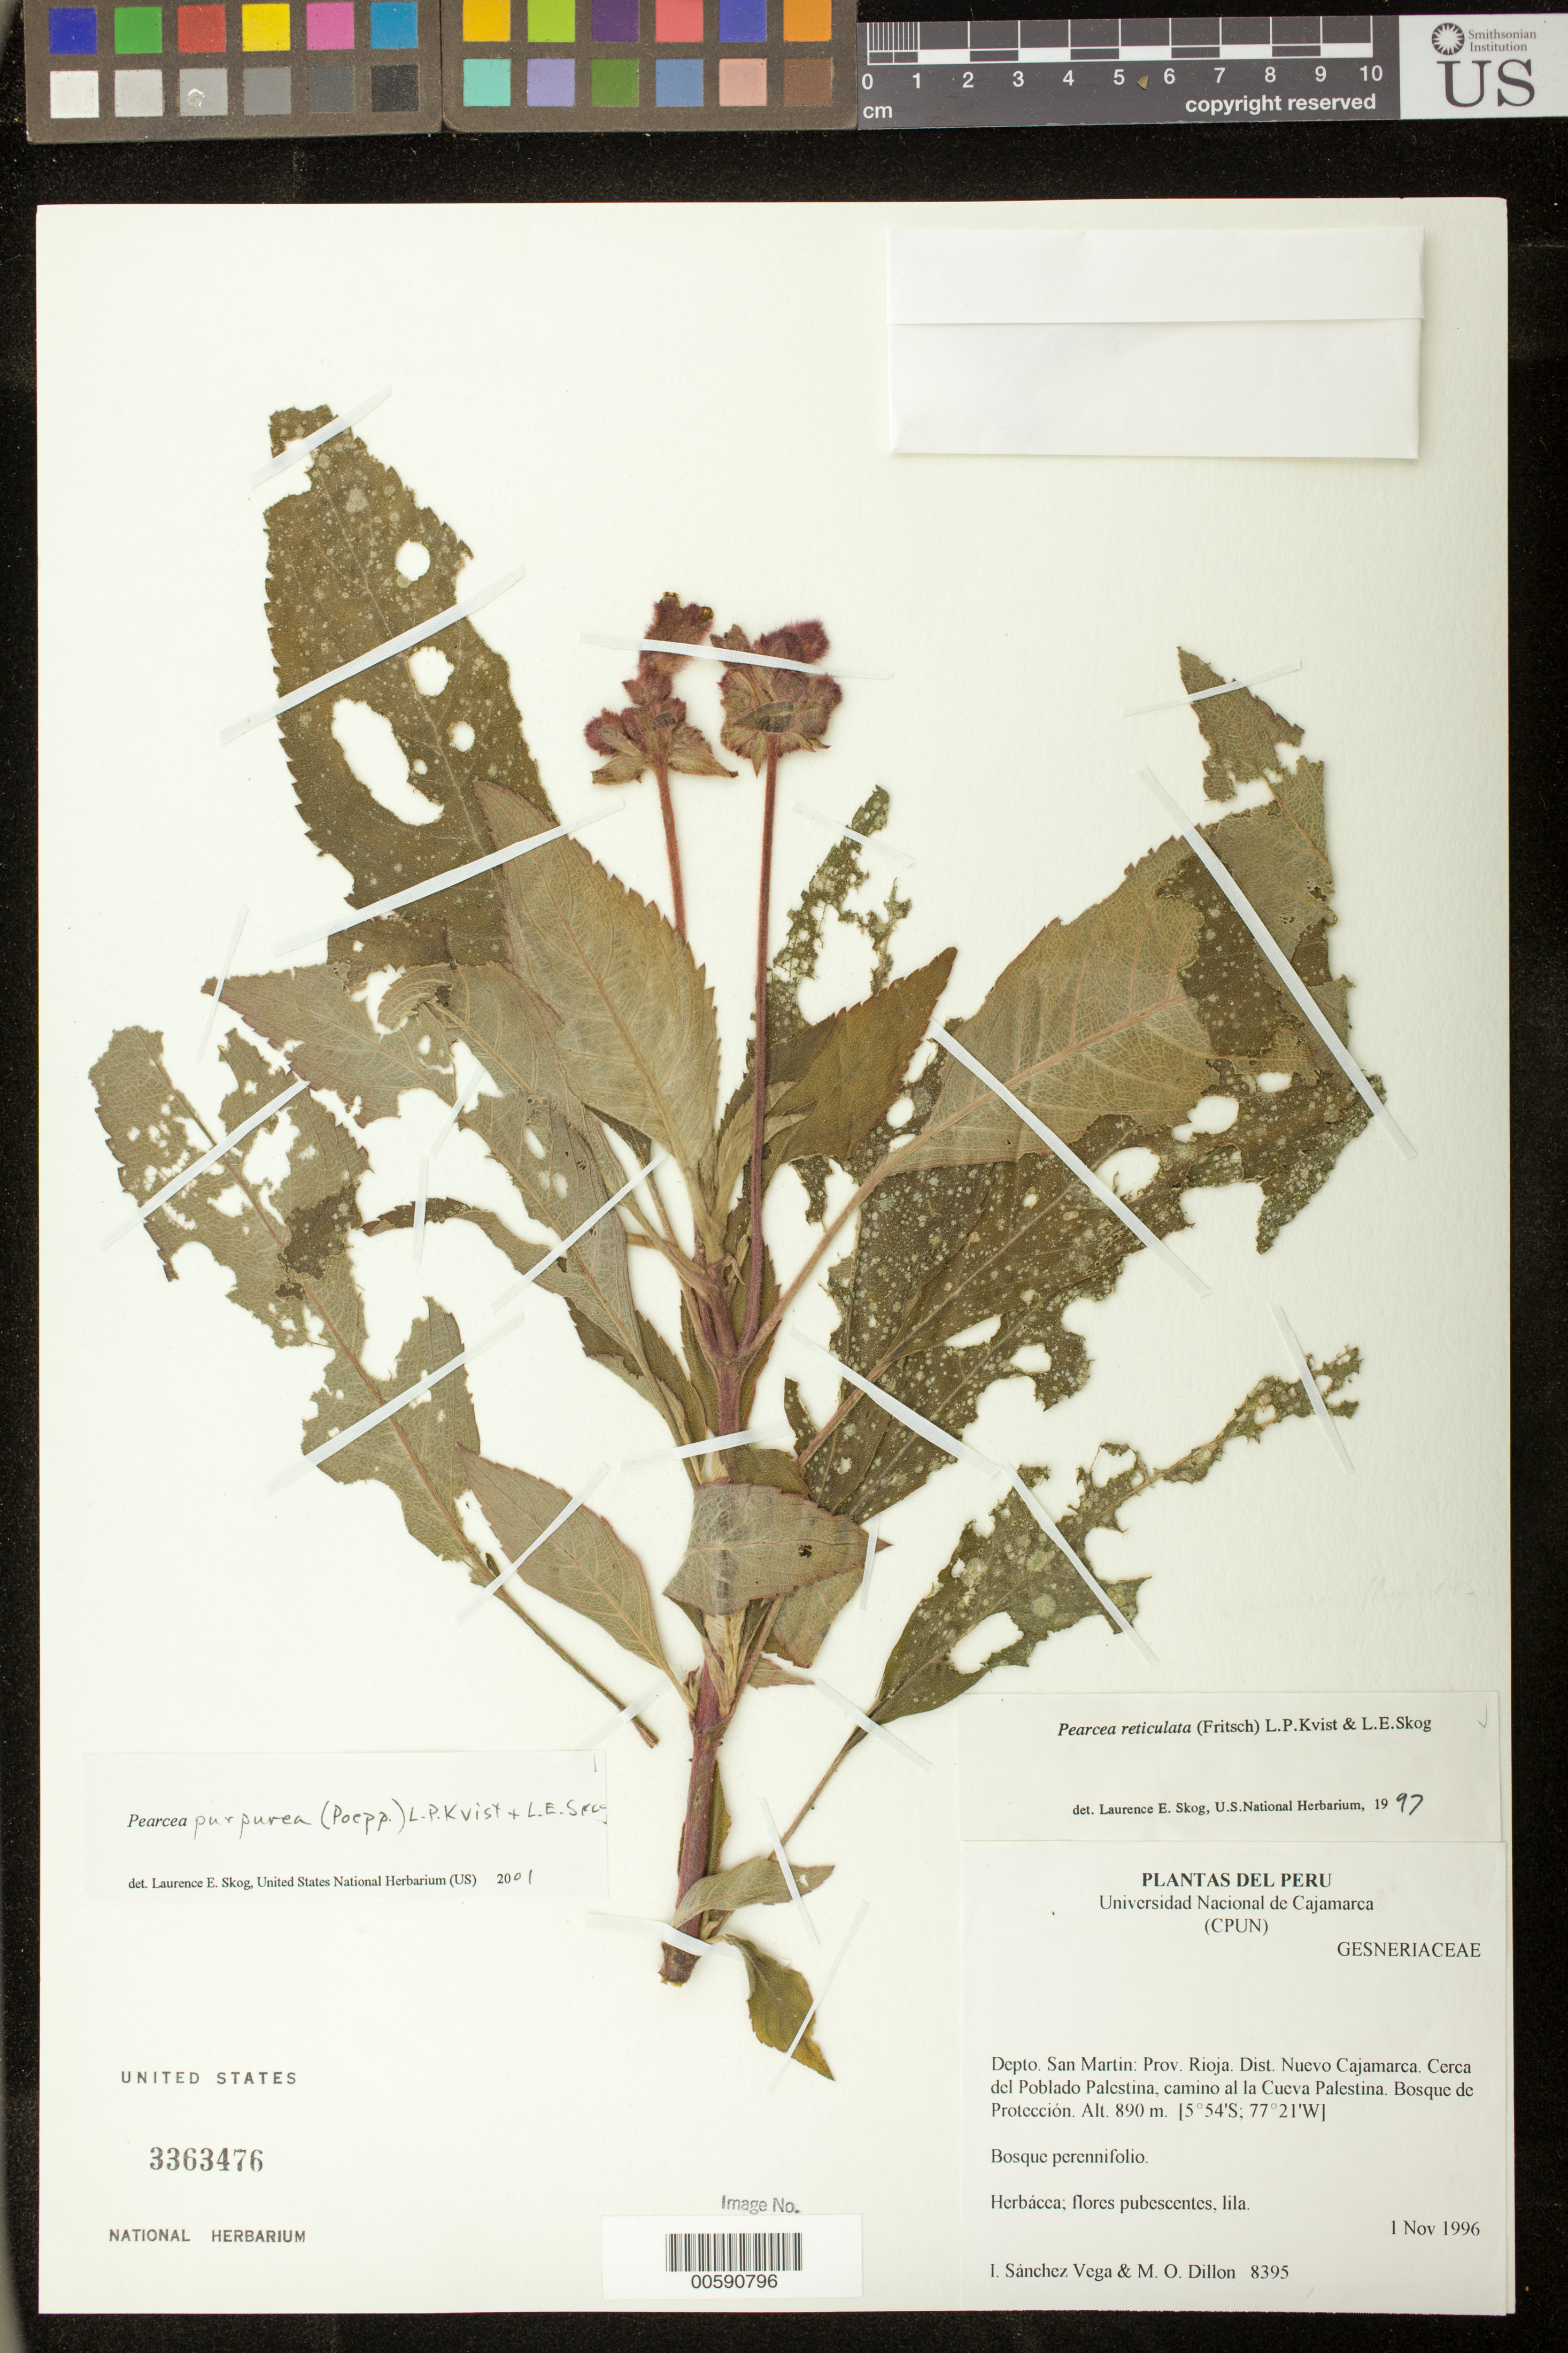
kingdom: Plantae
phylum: Tracheophyta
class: Magnoliopsida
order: Lamiales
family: Gesneriaceae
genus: Pearcea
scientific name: Pearcea purpurea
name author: (Poepp.) L.P. Kvist & L.E. Skog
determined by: Skog, Laurence E.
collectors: I. M. Sánchez Vega & M. O. Dillon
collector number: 8395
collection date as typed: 01 Nov 1996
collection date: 1996-11-01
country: Peru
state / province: San Martín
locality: Prov. Rioja, Dist. Nuevo Cajamarca; cerca del Poblado Palestina, camino al la Cueva Palestina, Bosque de Protección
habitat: Bosque perennifolio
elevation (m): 890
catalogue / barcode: US 3363476